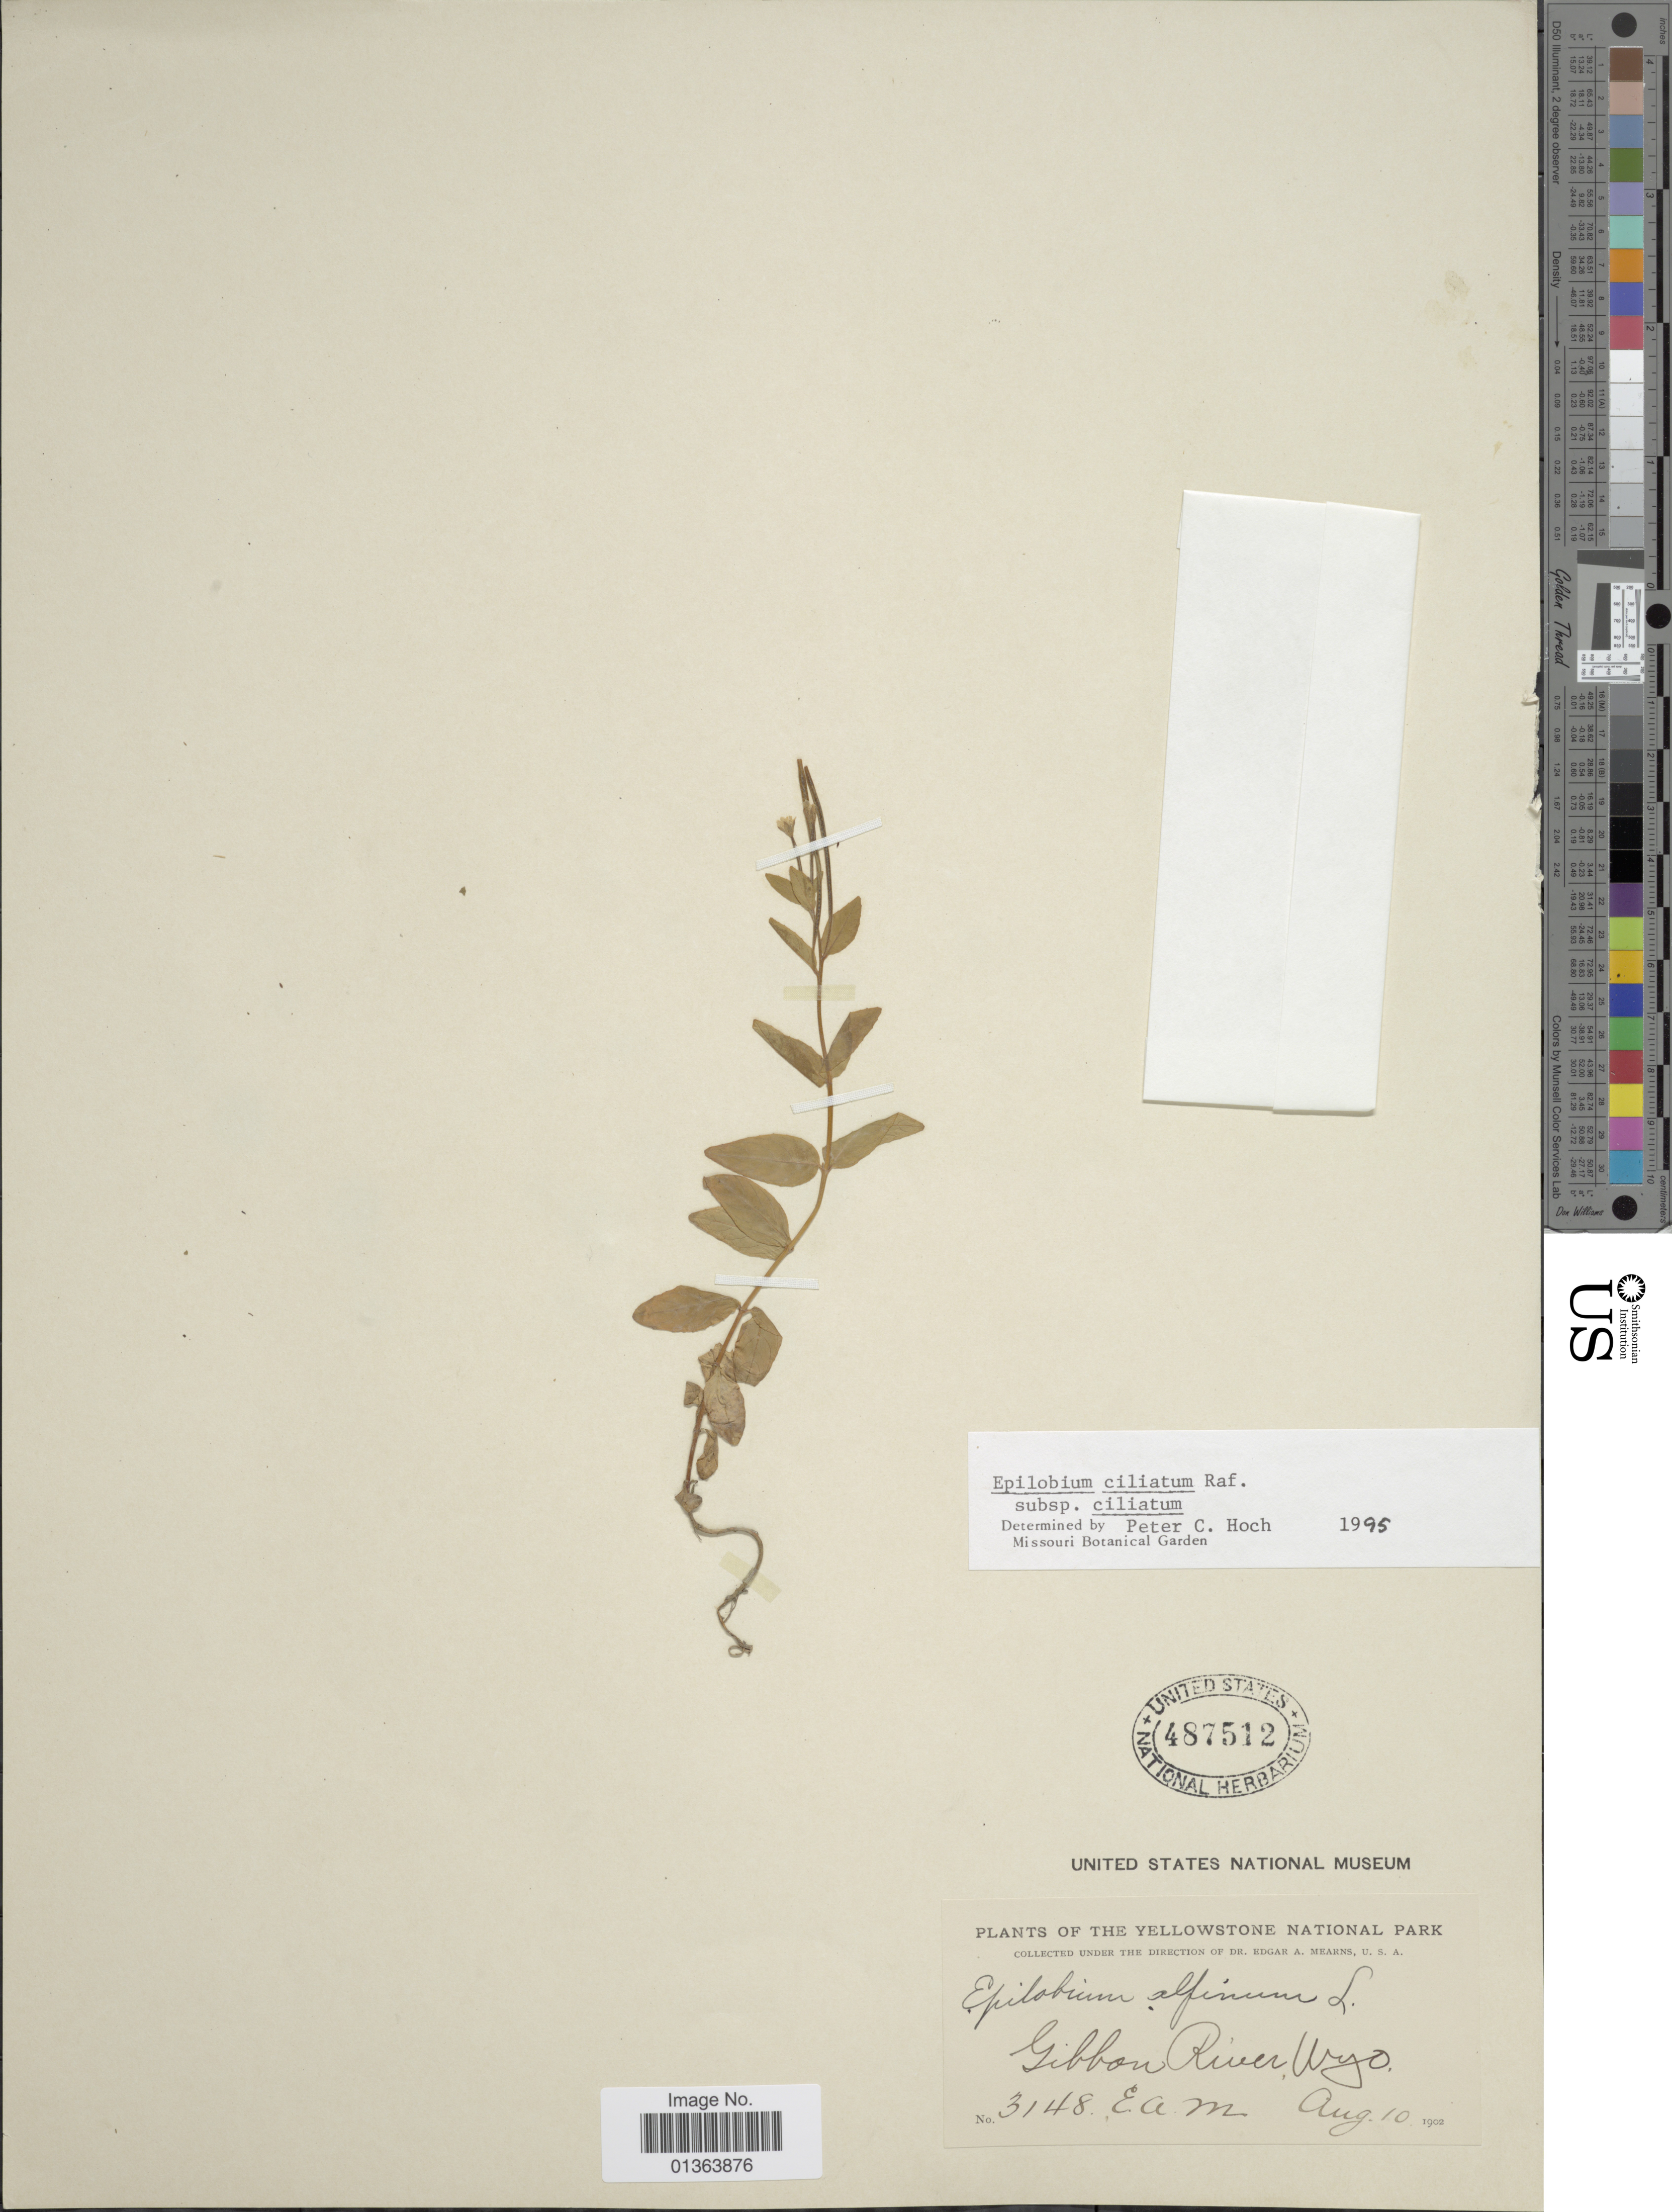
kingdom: Plantae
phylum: Tracheophyta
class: Magnoliopsida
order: Myrtales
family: Onagraceae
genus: Epilobium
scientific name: Epilobium ciliatum subsp. ciliatum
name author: Raf.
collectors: E. A. Mearns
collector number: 3148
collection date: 1902-08-10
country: United States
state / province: Wyoming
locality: Yellowstone National Park. Gibbon River.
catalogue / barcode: US 487512